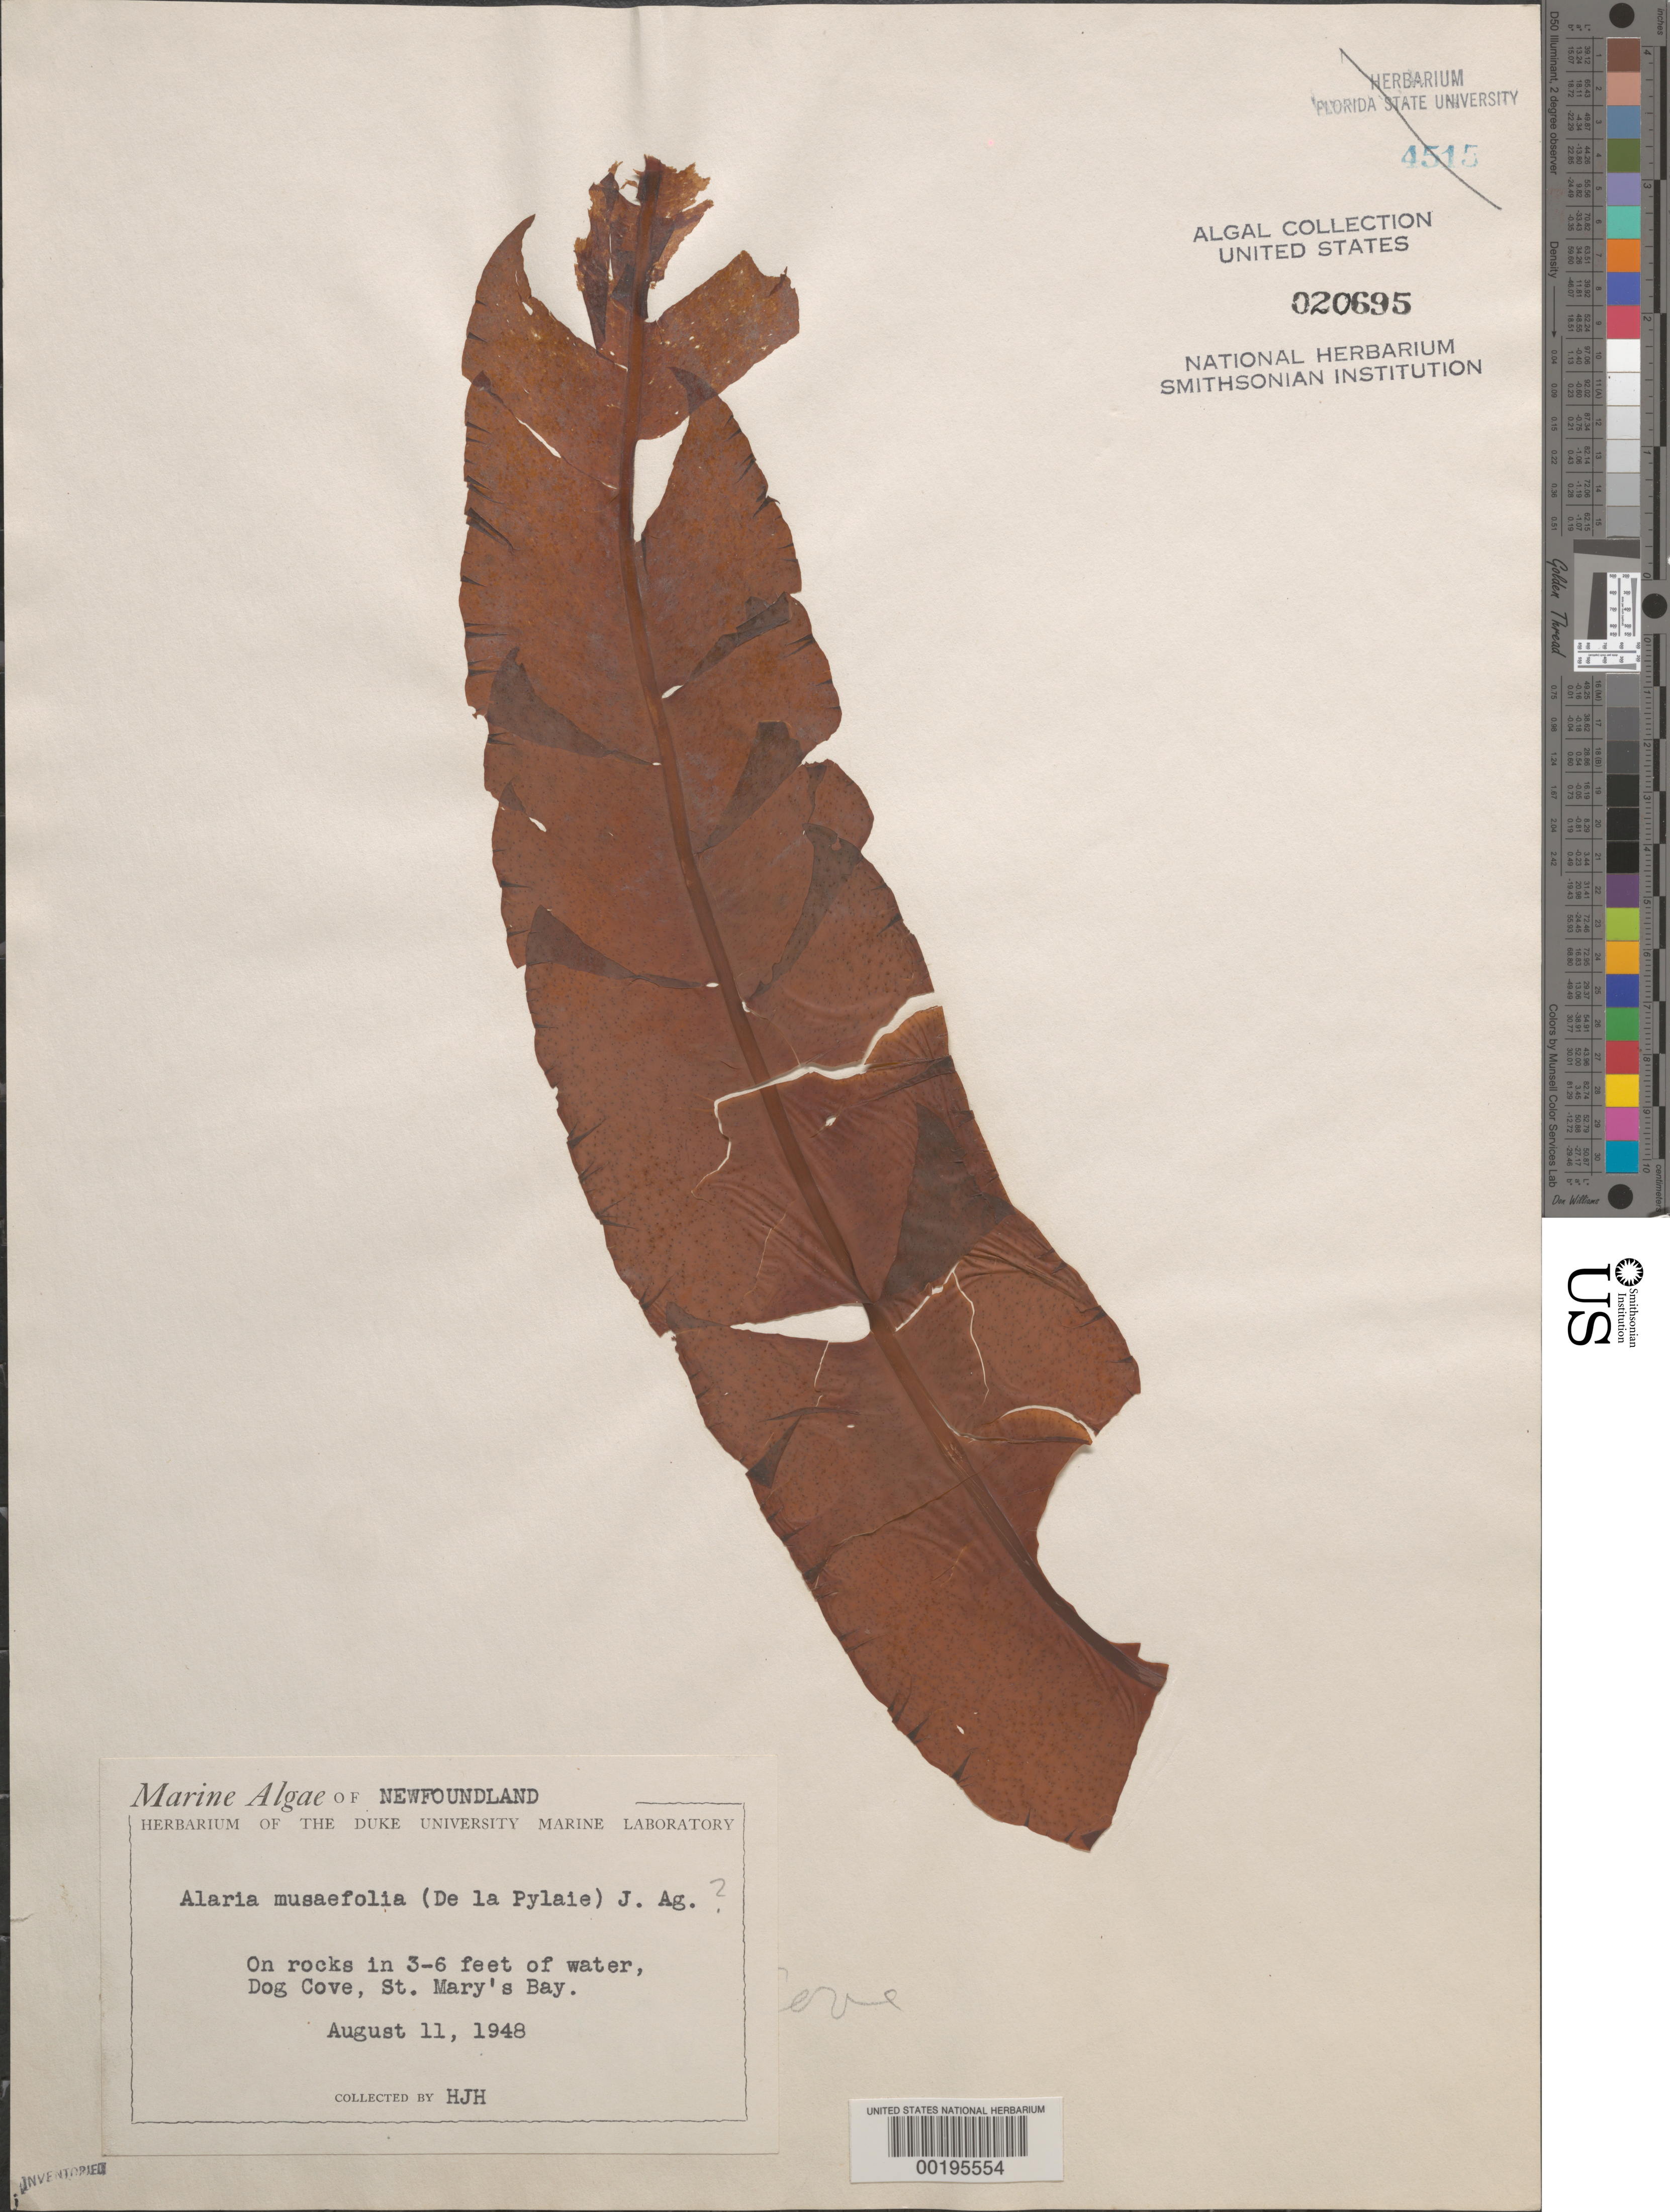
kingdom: Chromista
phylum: Ochrophyta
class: Phaeophyceae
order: Laminariales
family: Alariaceae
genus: Alaria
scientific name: Alaria musaefolia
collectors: H. J. Humm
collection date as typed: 11 Aug 1948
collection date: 1948-08-11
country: Canada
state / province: Newfoundland and Labrador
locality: Dog Cove, St. Mary's Bay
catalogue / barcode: US 20695